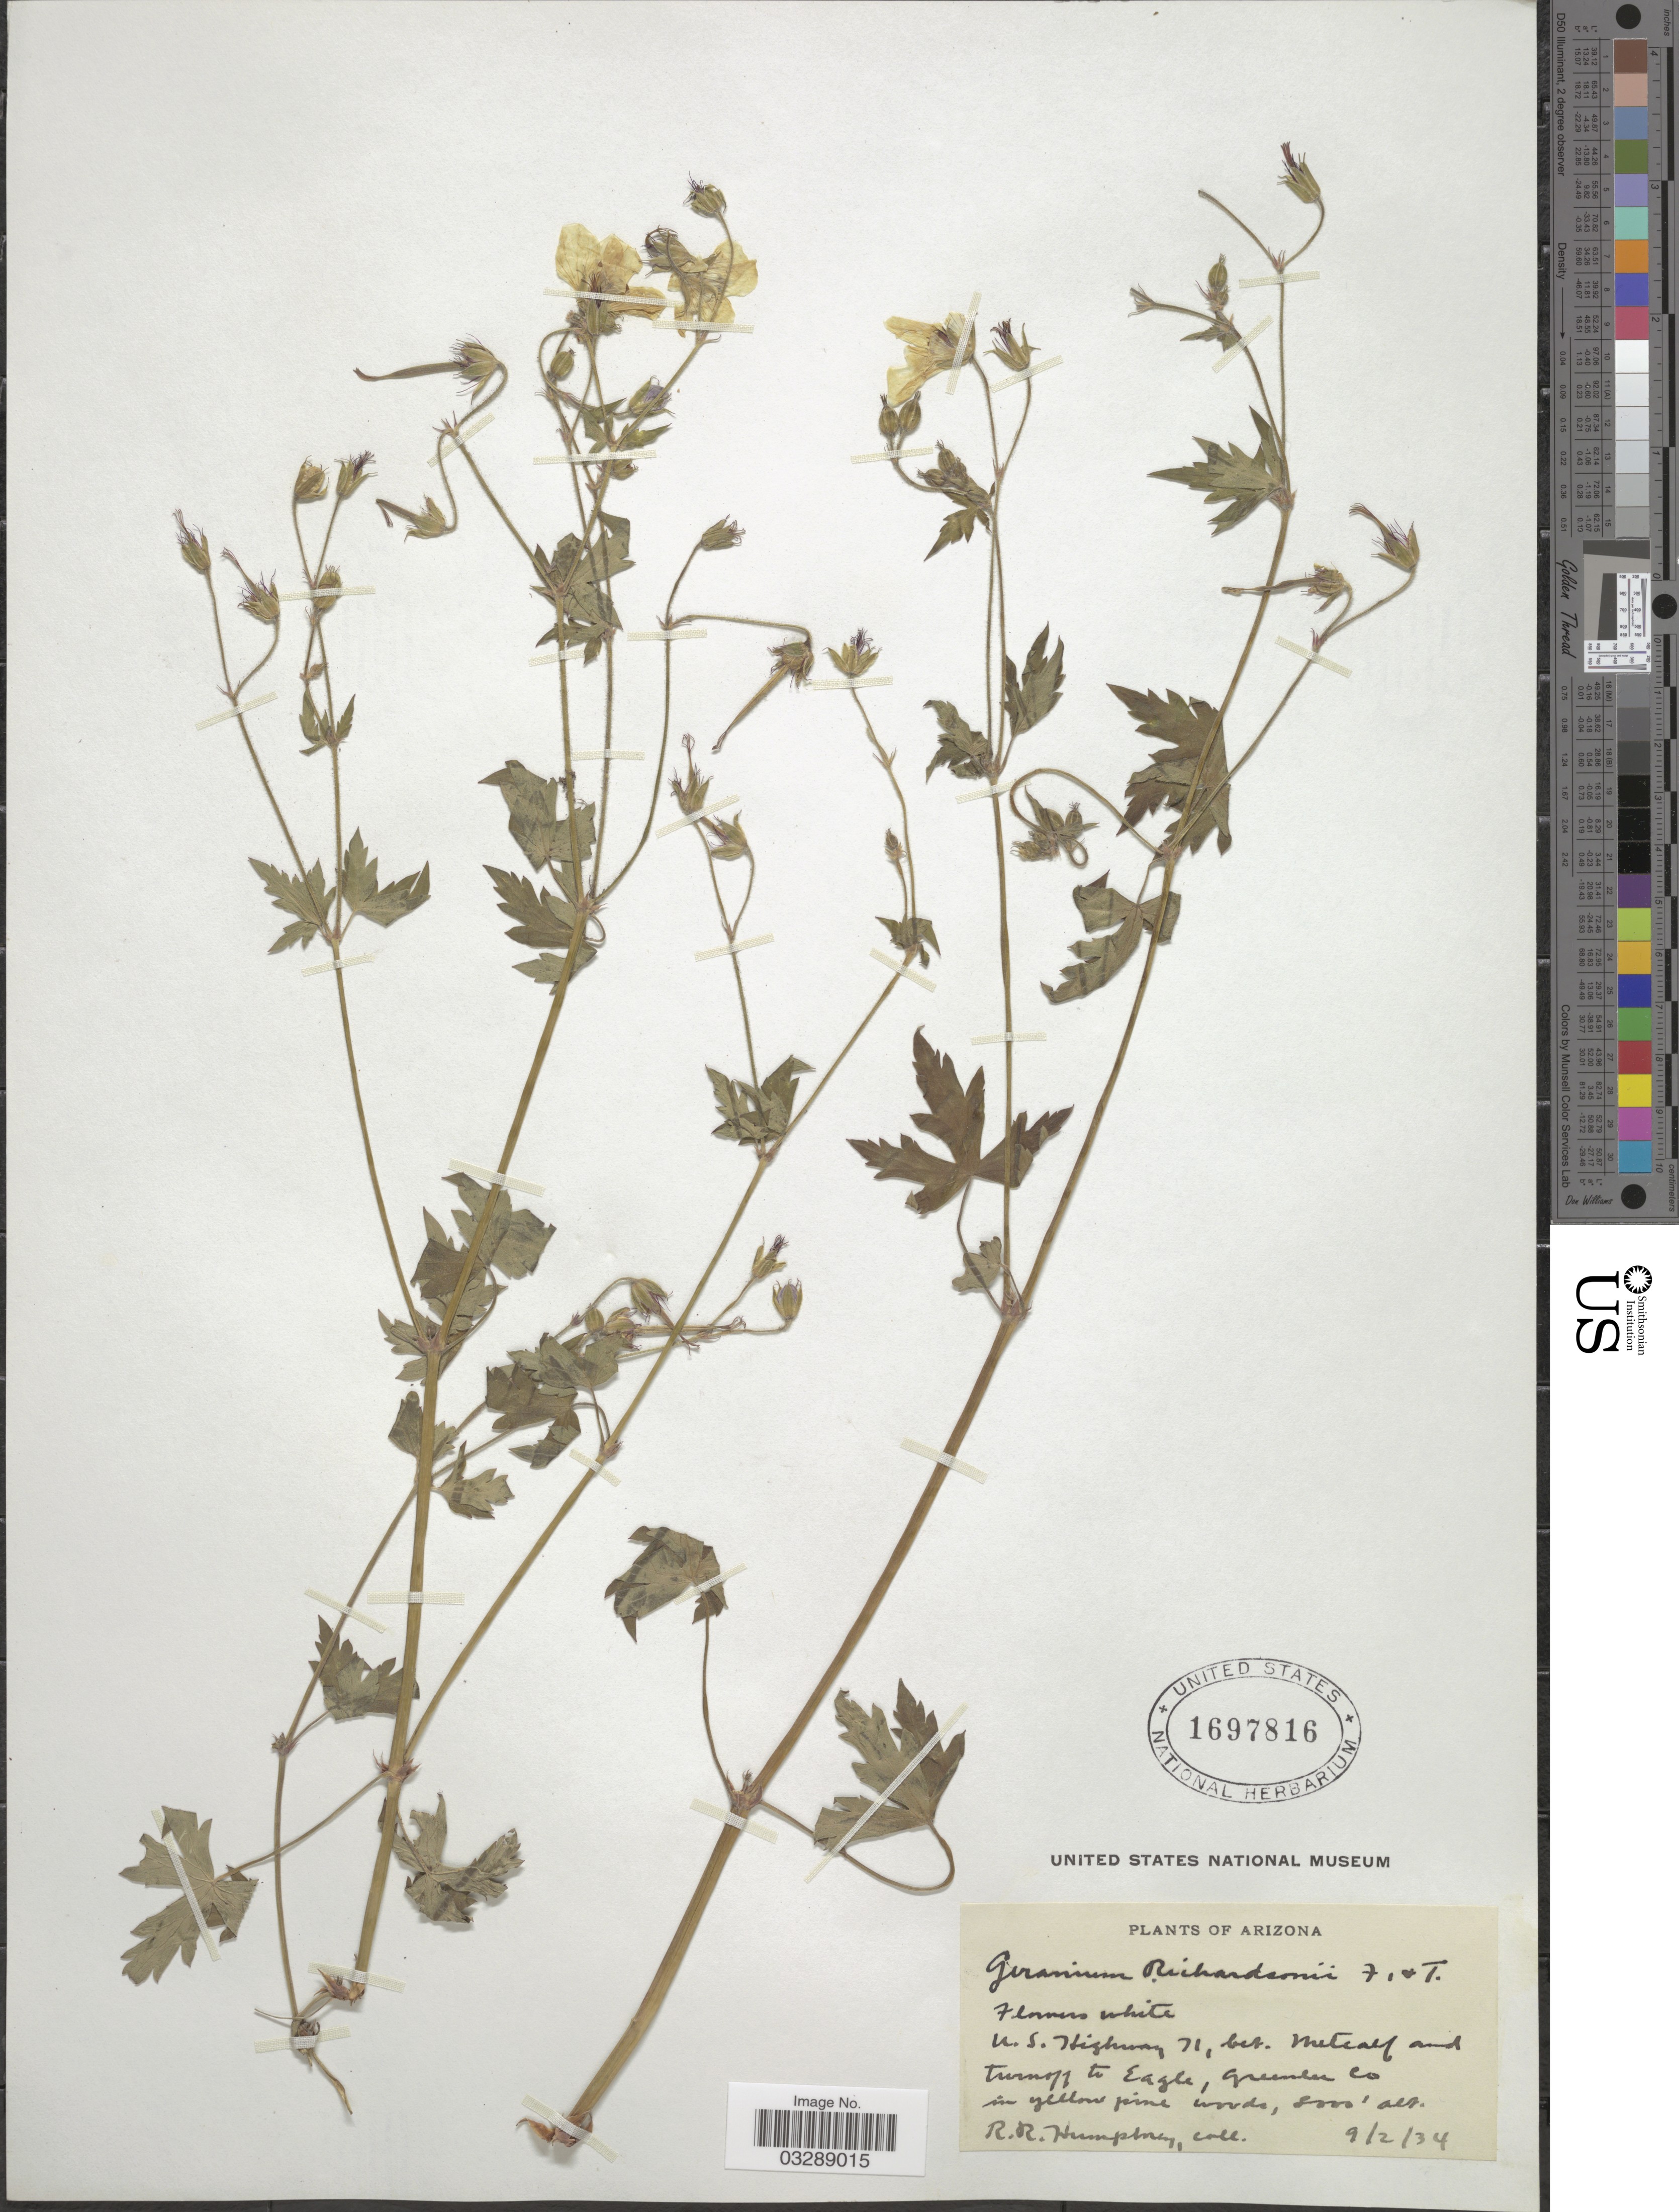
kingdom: Plantae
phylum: Tracheophyta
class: Magnoliopsida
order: Geraniales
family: Geraniaceae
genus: Geranium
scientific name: Geranium richardsonii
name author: Fisch. & Trautv.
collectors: R. Humphrey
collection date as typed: Transcribed d/m/y: 2/9/34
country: United States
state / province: Arizona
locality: U. S. Highway 71, bet. Metcalf and turnoff to Eagle, Greenlee Co.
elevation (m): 2438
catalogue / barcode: US 1697816